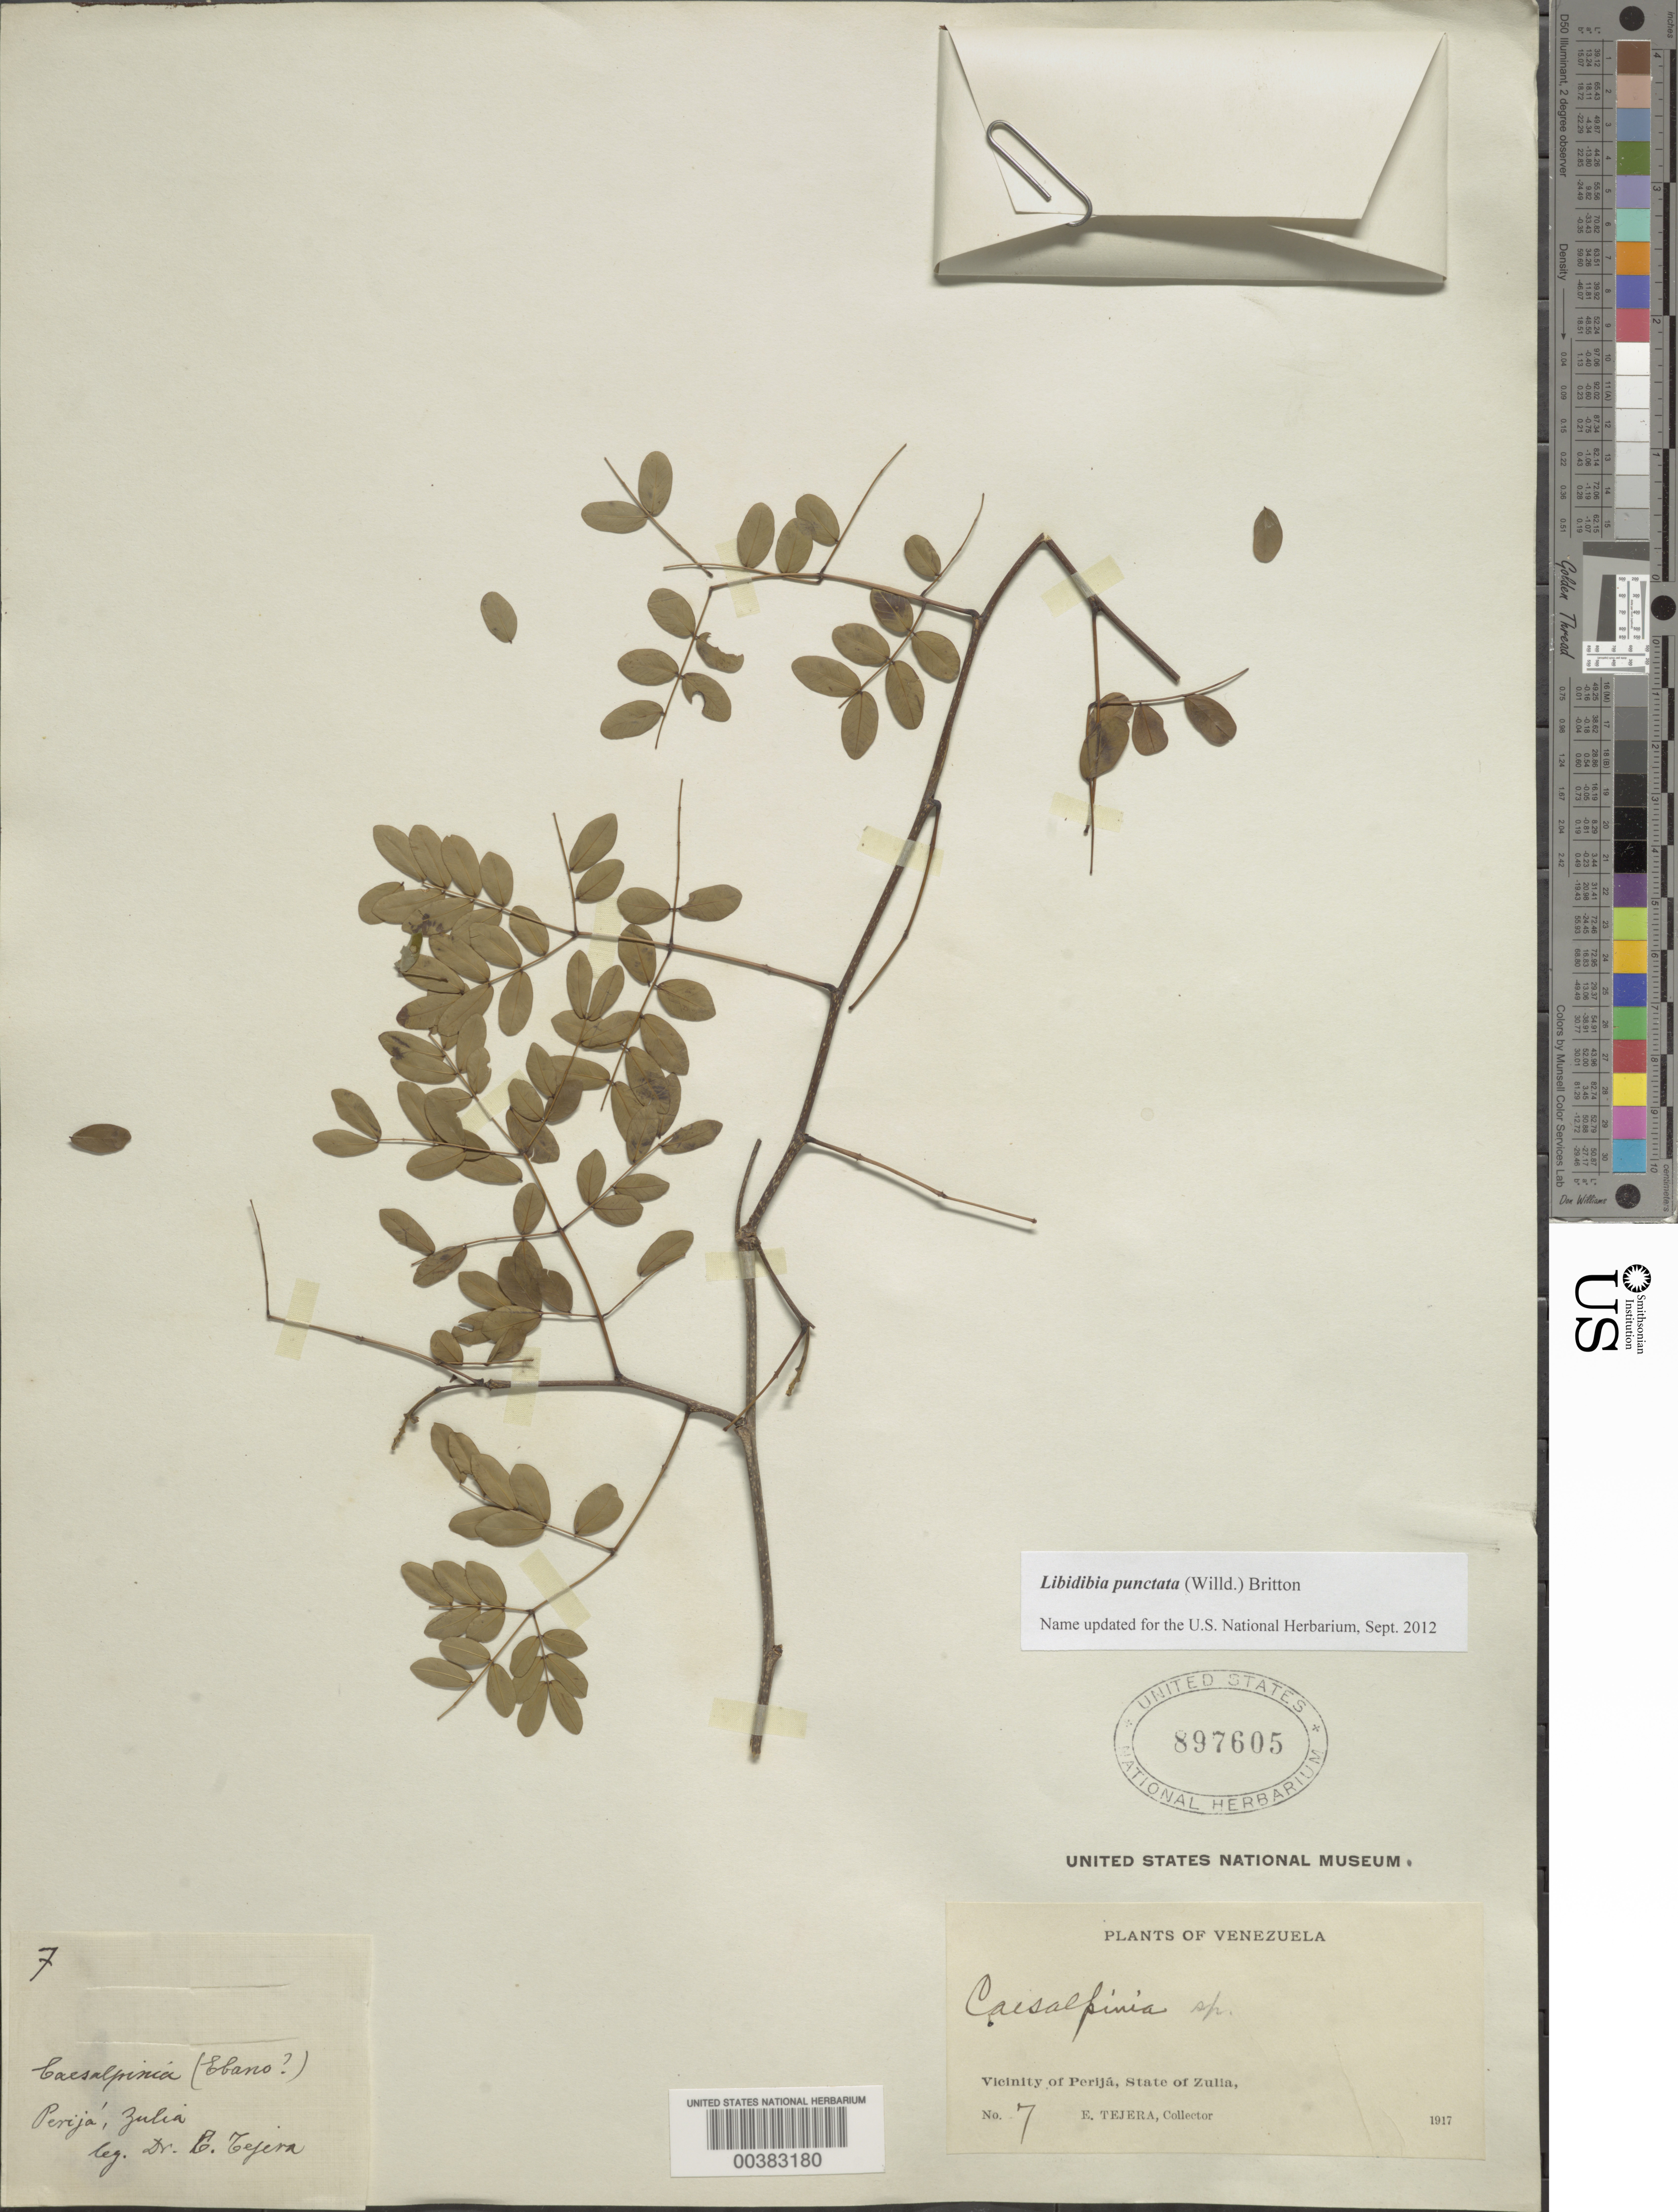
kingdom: Plantae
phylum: Tracheophyta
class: Magnoliopsida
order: Fabales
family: Fabaceae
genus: Libidibia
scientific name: Libidibia punctata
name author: (Willd.) Britton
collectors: E. Tejera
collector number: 7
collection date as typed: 1917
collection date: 1917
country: Venezuela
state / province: Zulia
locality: Vicinity of perija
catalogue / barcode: US 897605